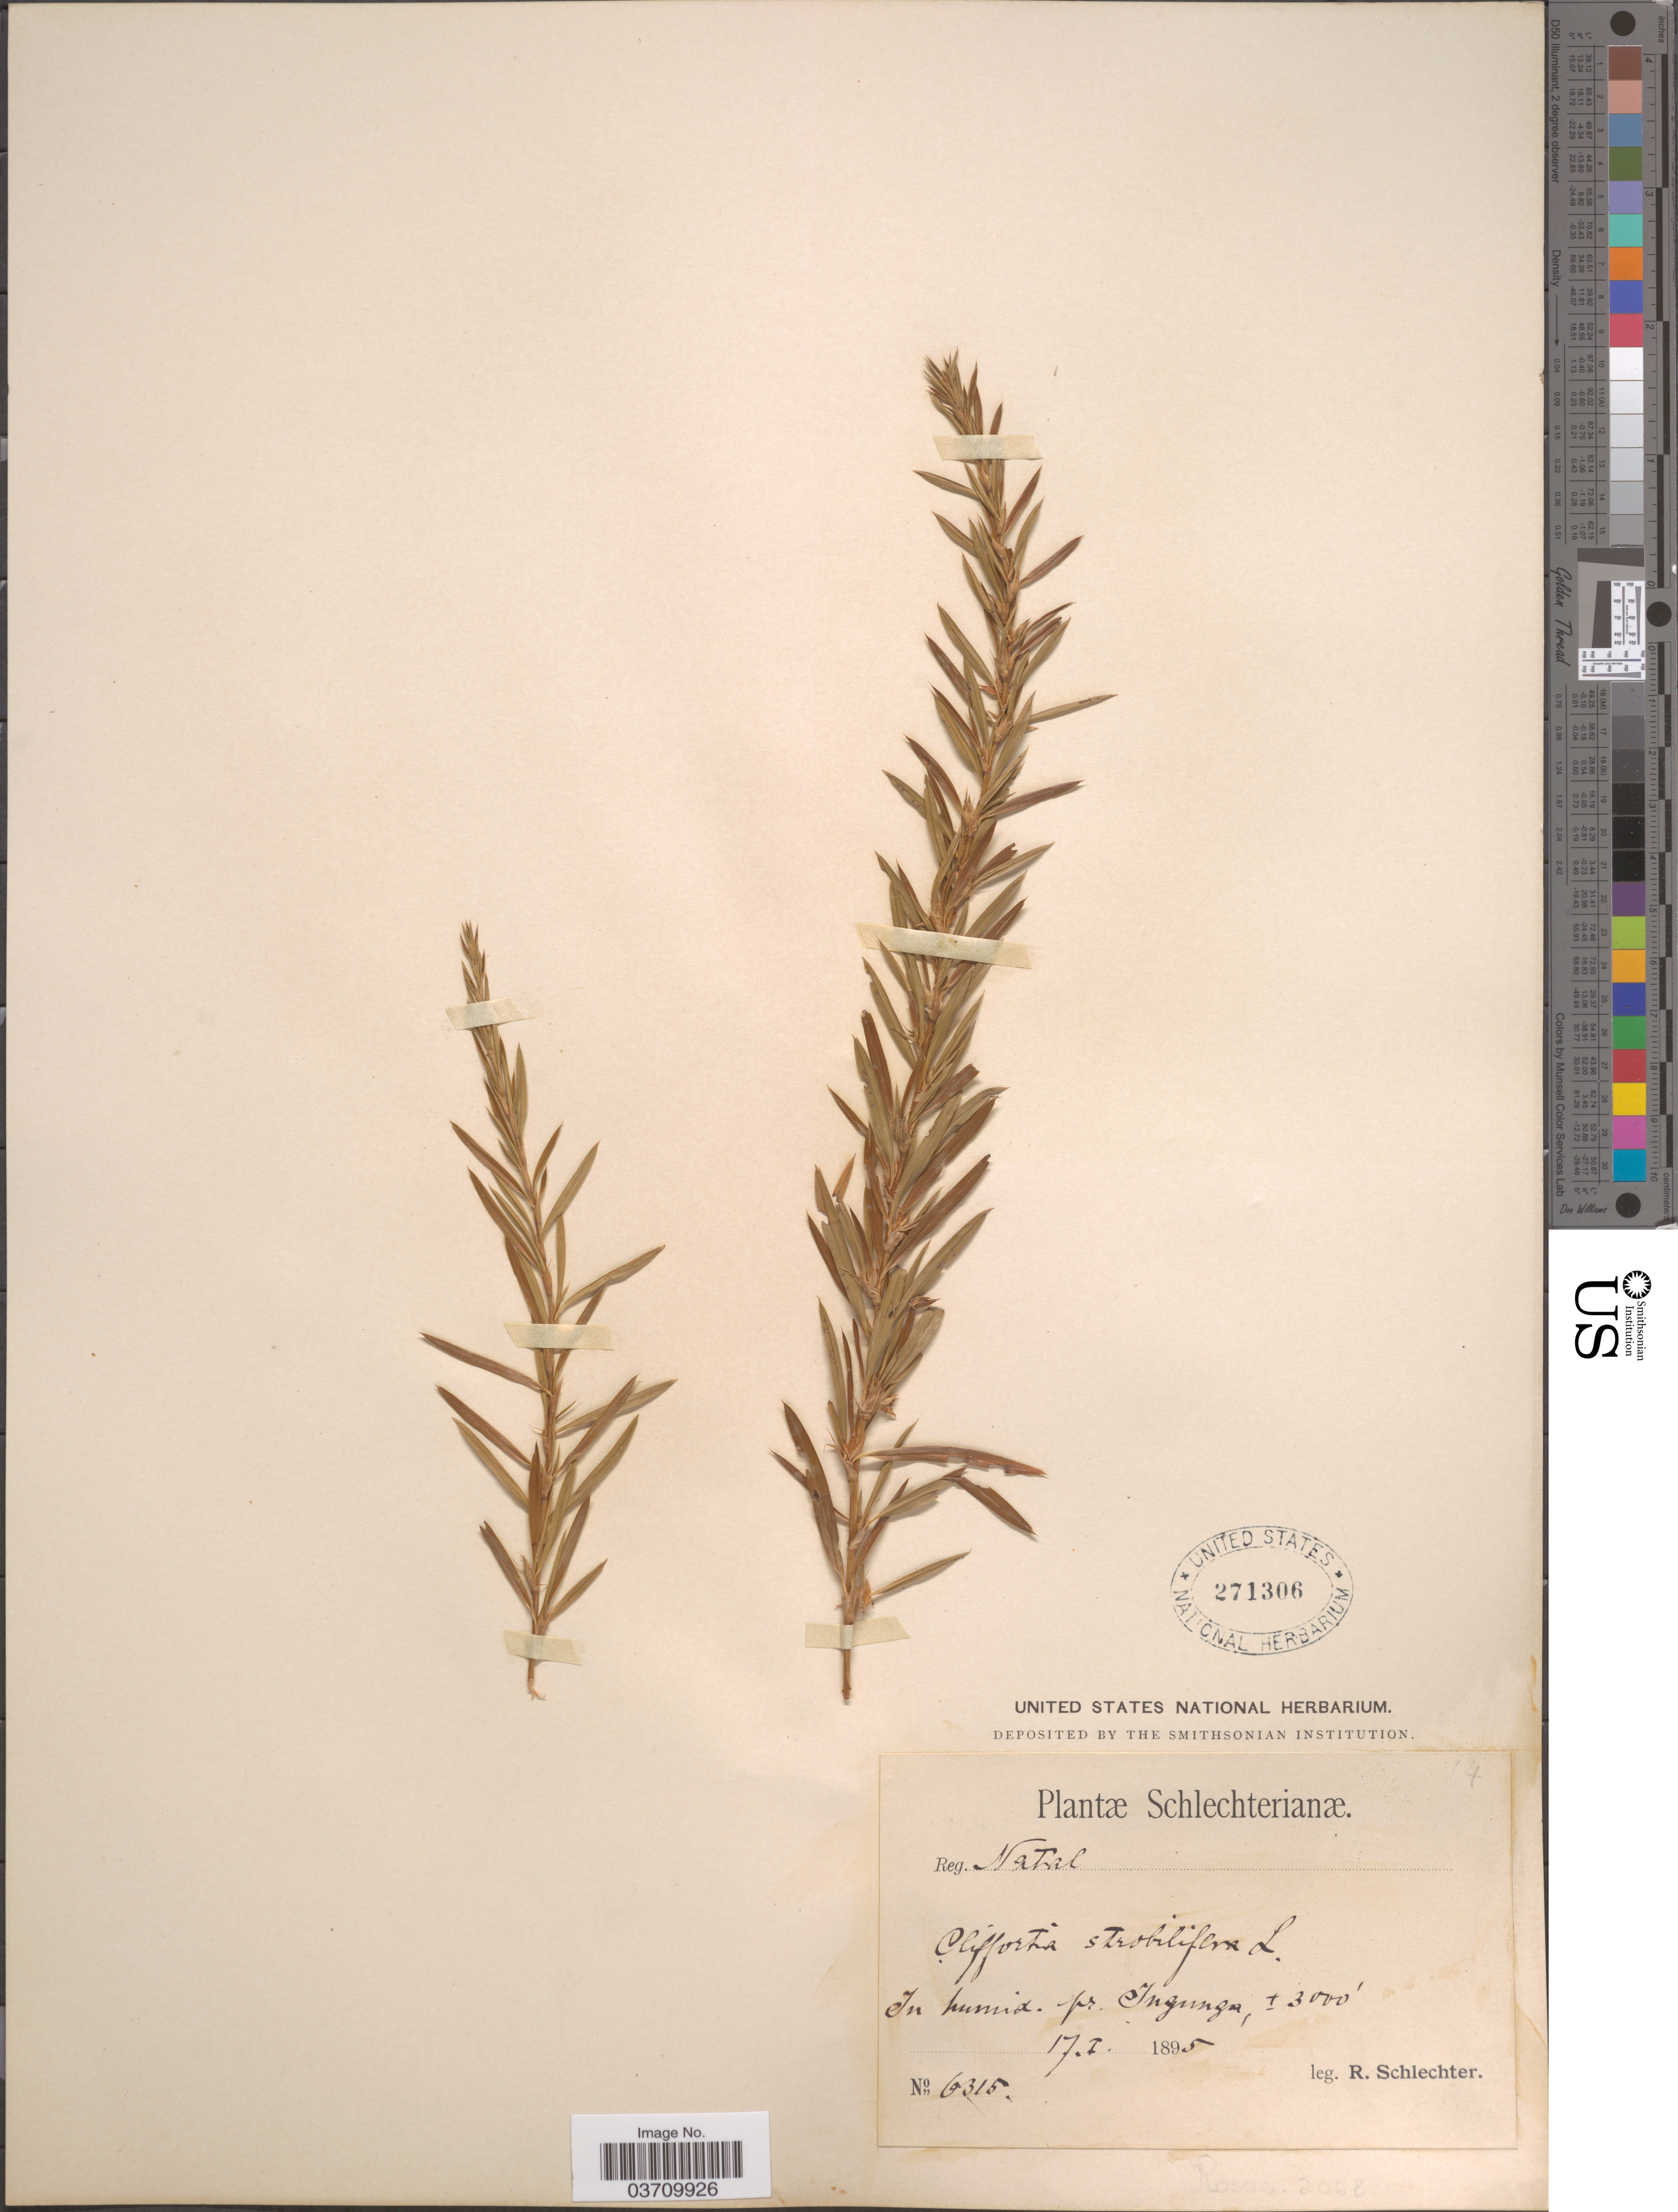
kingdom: Plantae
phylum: Tracheophyta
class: Magnoliopsida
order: Rosales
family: Rosaceae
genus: Cliffortia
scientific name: Cliffortia strobilifera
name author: Murr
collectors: F. R. R. Schlechter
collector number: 6315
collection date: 1895-01-17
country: South Africa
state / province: KwaZulu-Natal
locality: Reg. Natal. In humid. pr. Ingunga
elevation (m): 914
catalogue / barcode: US 271306